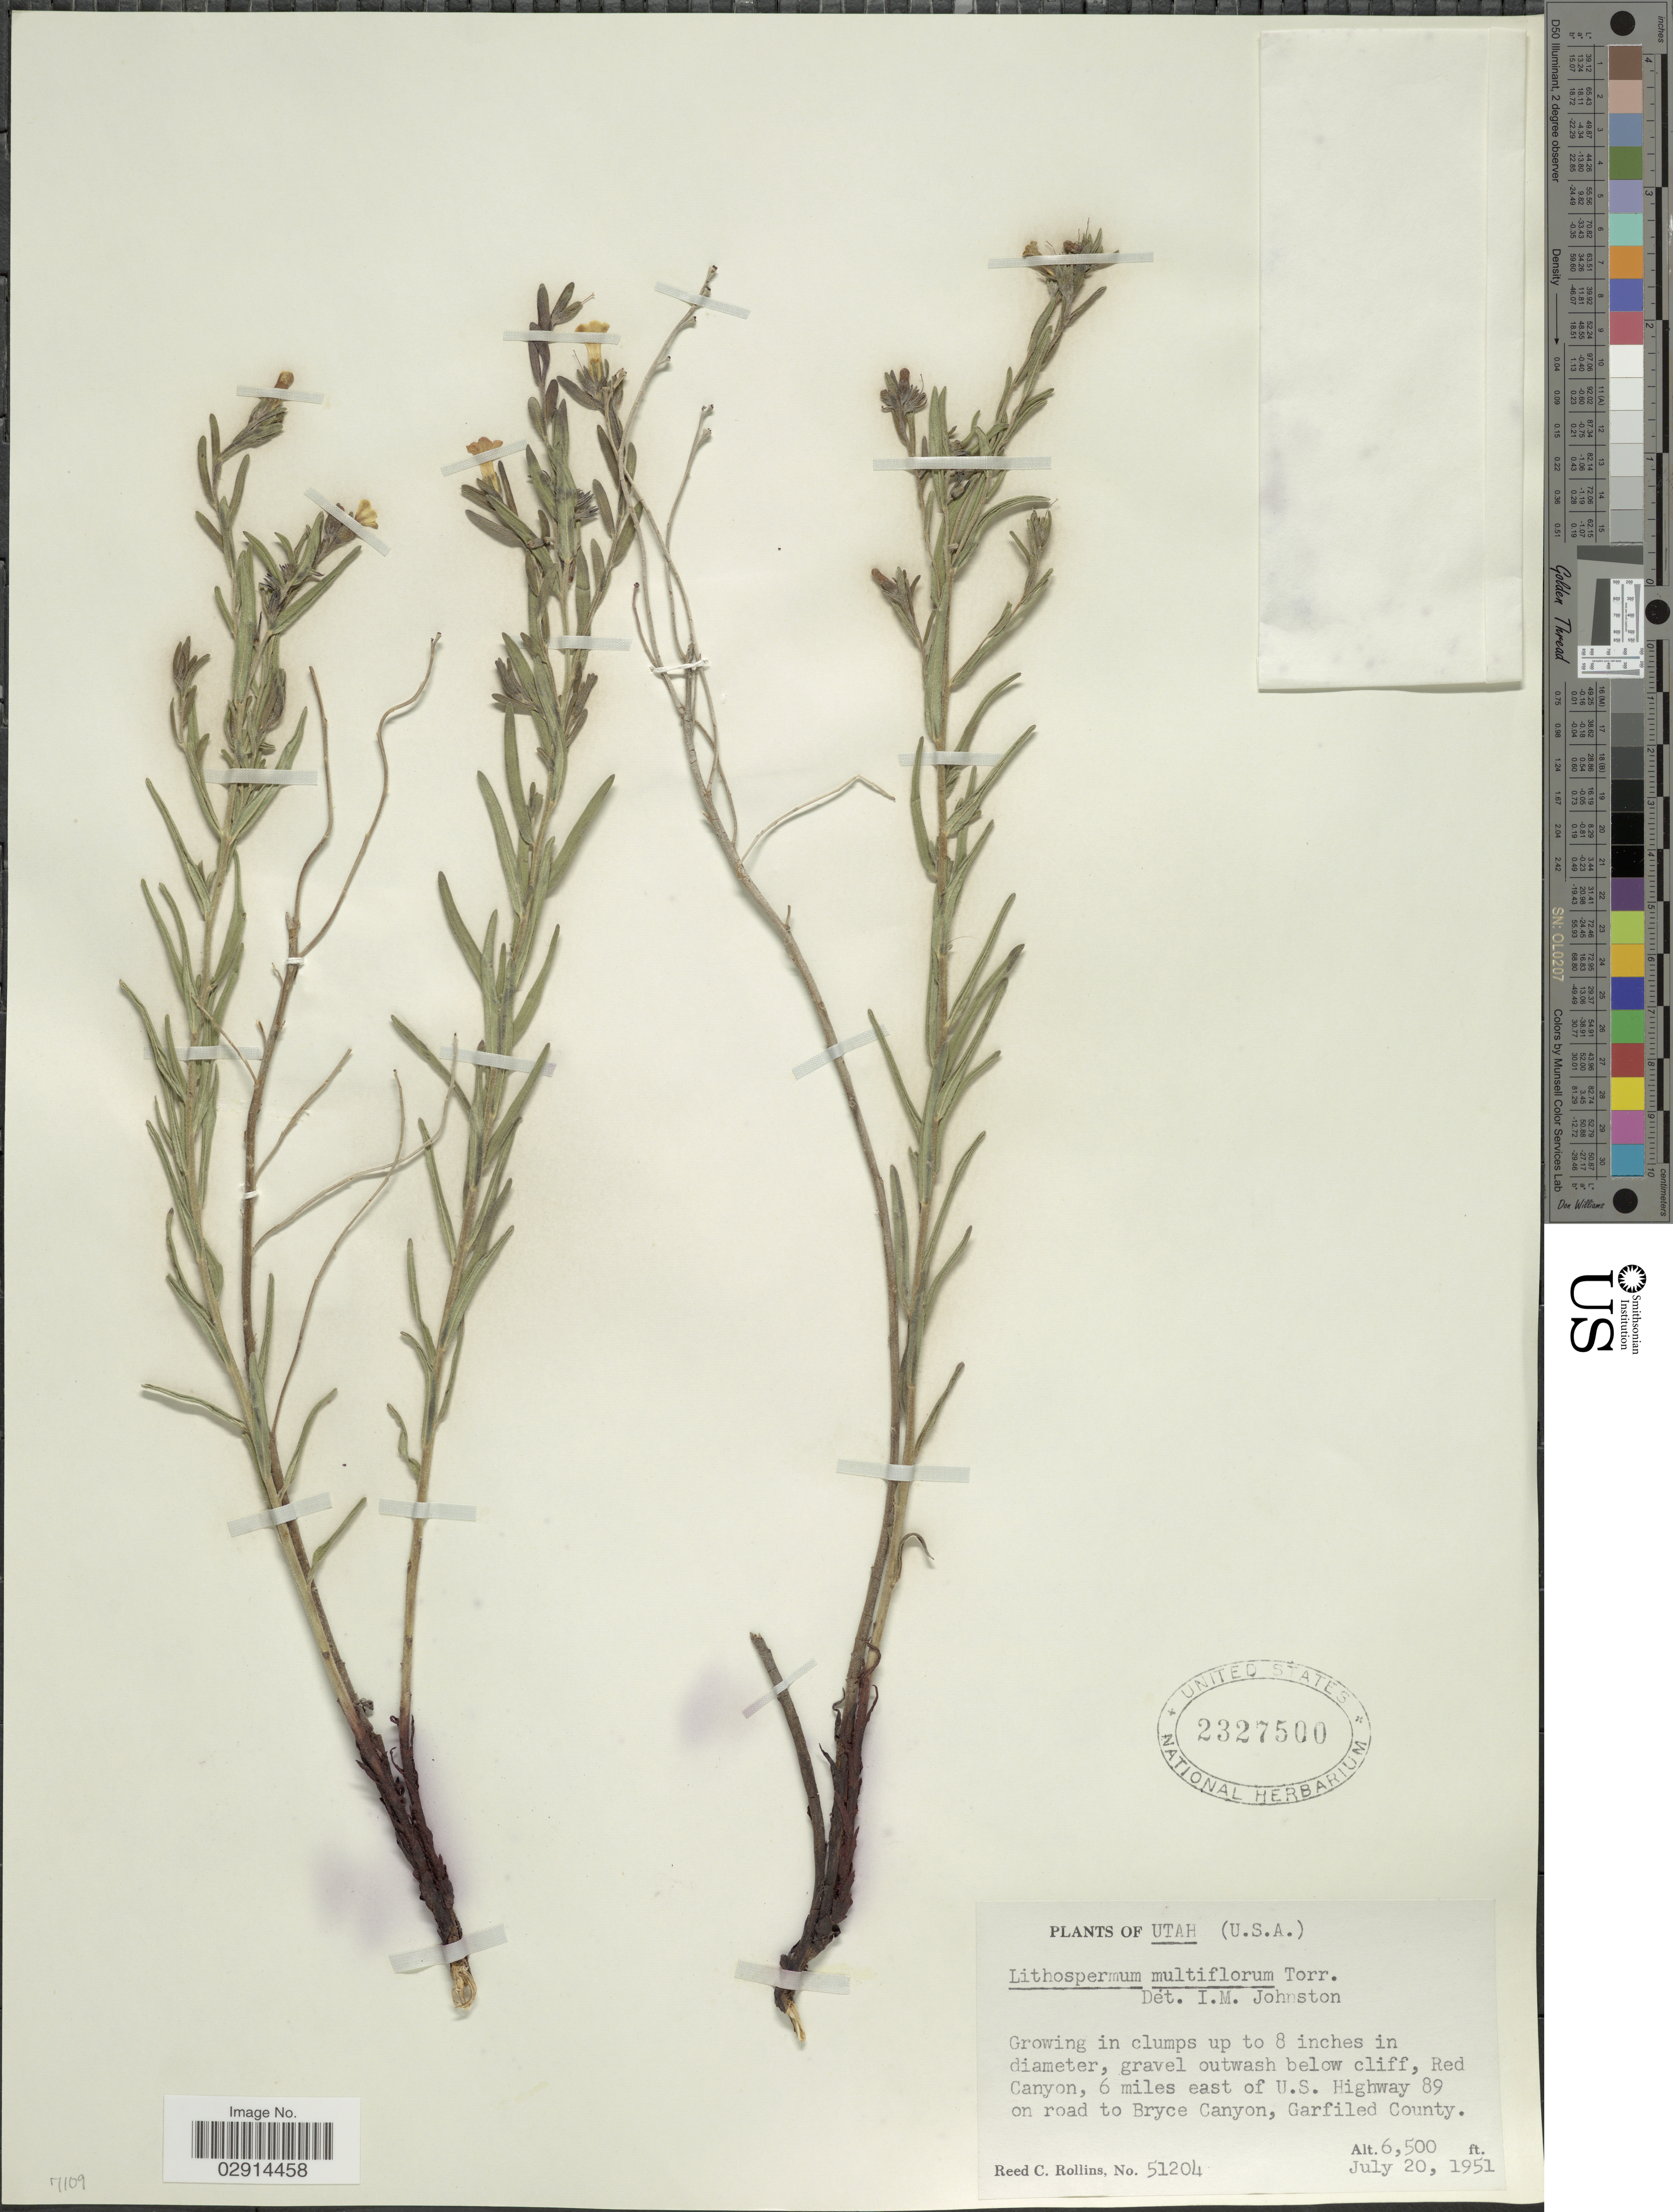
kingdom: Plantae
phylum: Tracheophyta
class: Magnoliopsida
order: Boraginales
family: Boraginaceae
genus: Lithospermum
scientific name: Lithospermum multiflorum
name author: Torr. ex A. Gray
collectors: R. C. Rollins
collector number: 51204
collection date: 1951-07-20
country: United States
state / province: Utah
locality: Red Canyon, 6 miles east of U.S. Highway 89 on road to Bryce Canyon, Carfield County.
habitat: gravel outwash below cliff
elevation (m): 1981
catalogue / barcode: US 2327500